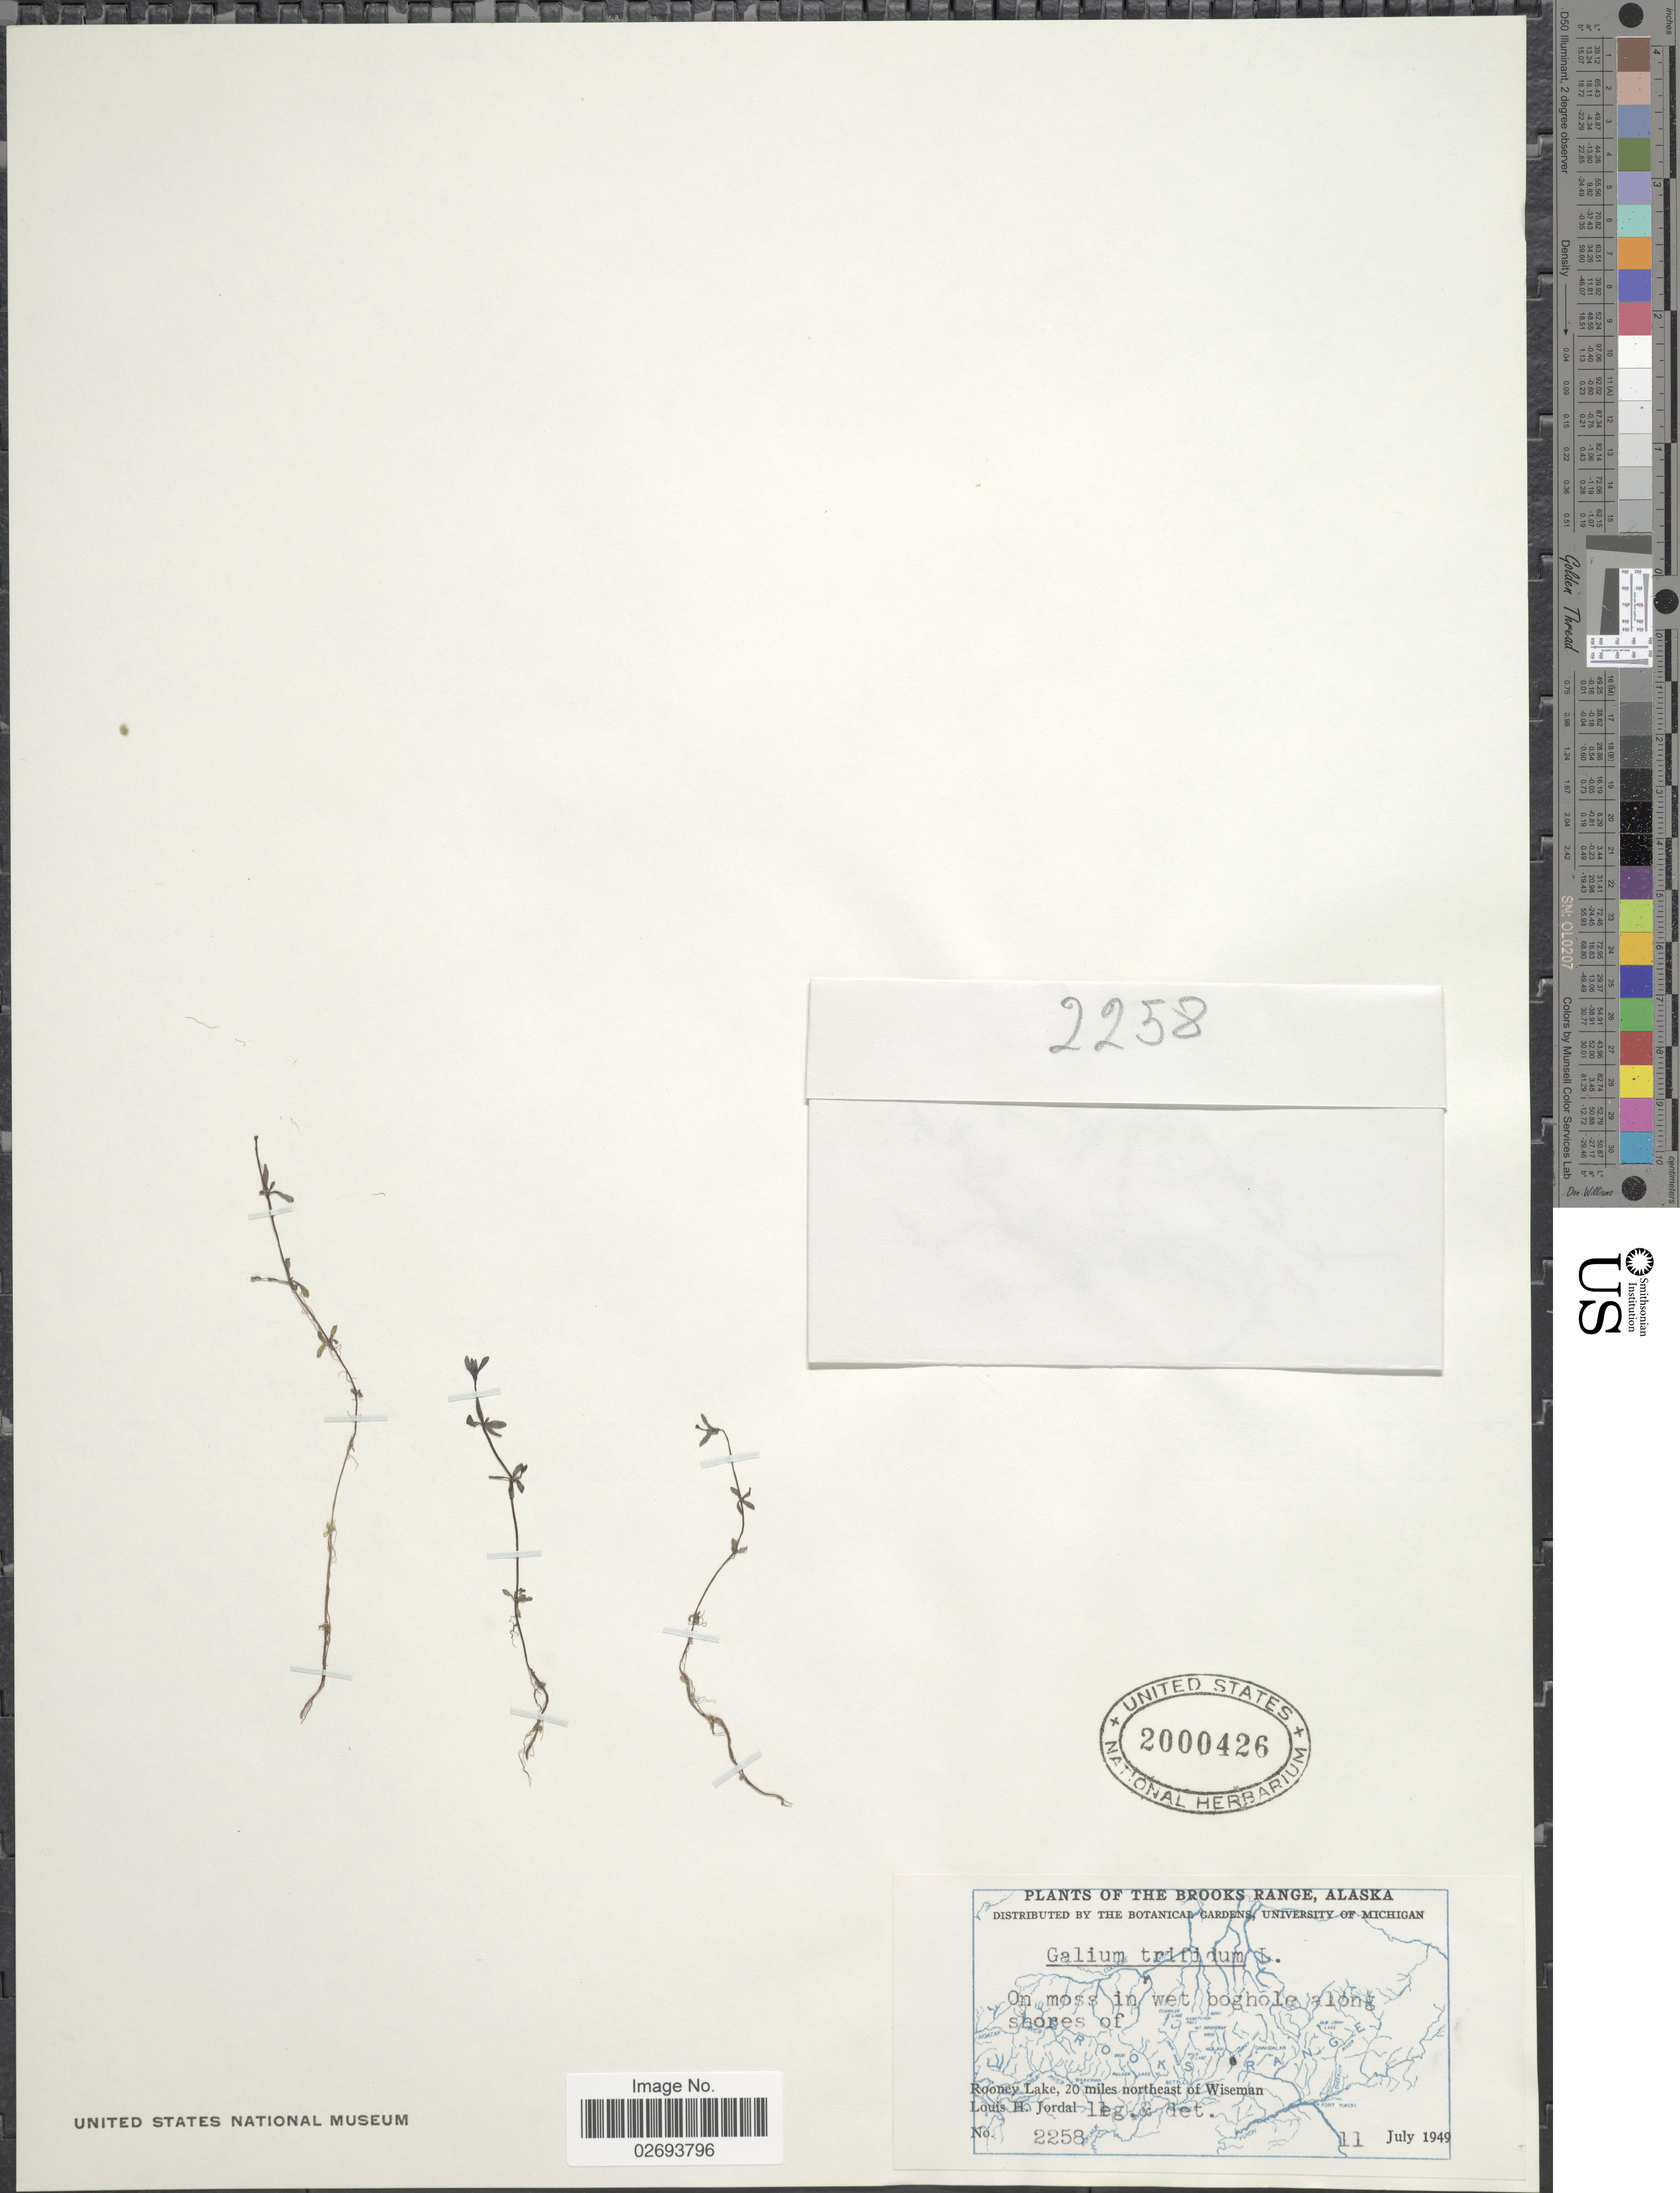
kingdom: Plantae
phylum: Tracheophyta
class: Magnoliopsida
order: Gentianales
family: Rubiaceae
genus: Galium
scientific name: Galium trifidum subsp. columbianum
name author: (Rydb.) Hultén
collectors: L. Jordal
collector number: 2258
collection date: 1949-07-11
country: United States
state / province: Alaska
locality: The Brooks Range, On moss in wet boghole along shores of Rooney Lake, 20 miles northeast of Wiseman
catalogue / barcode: US 2000426